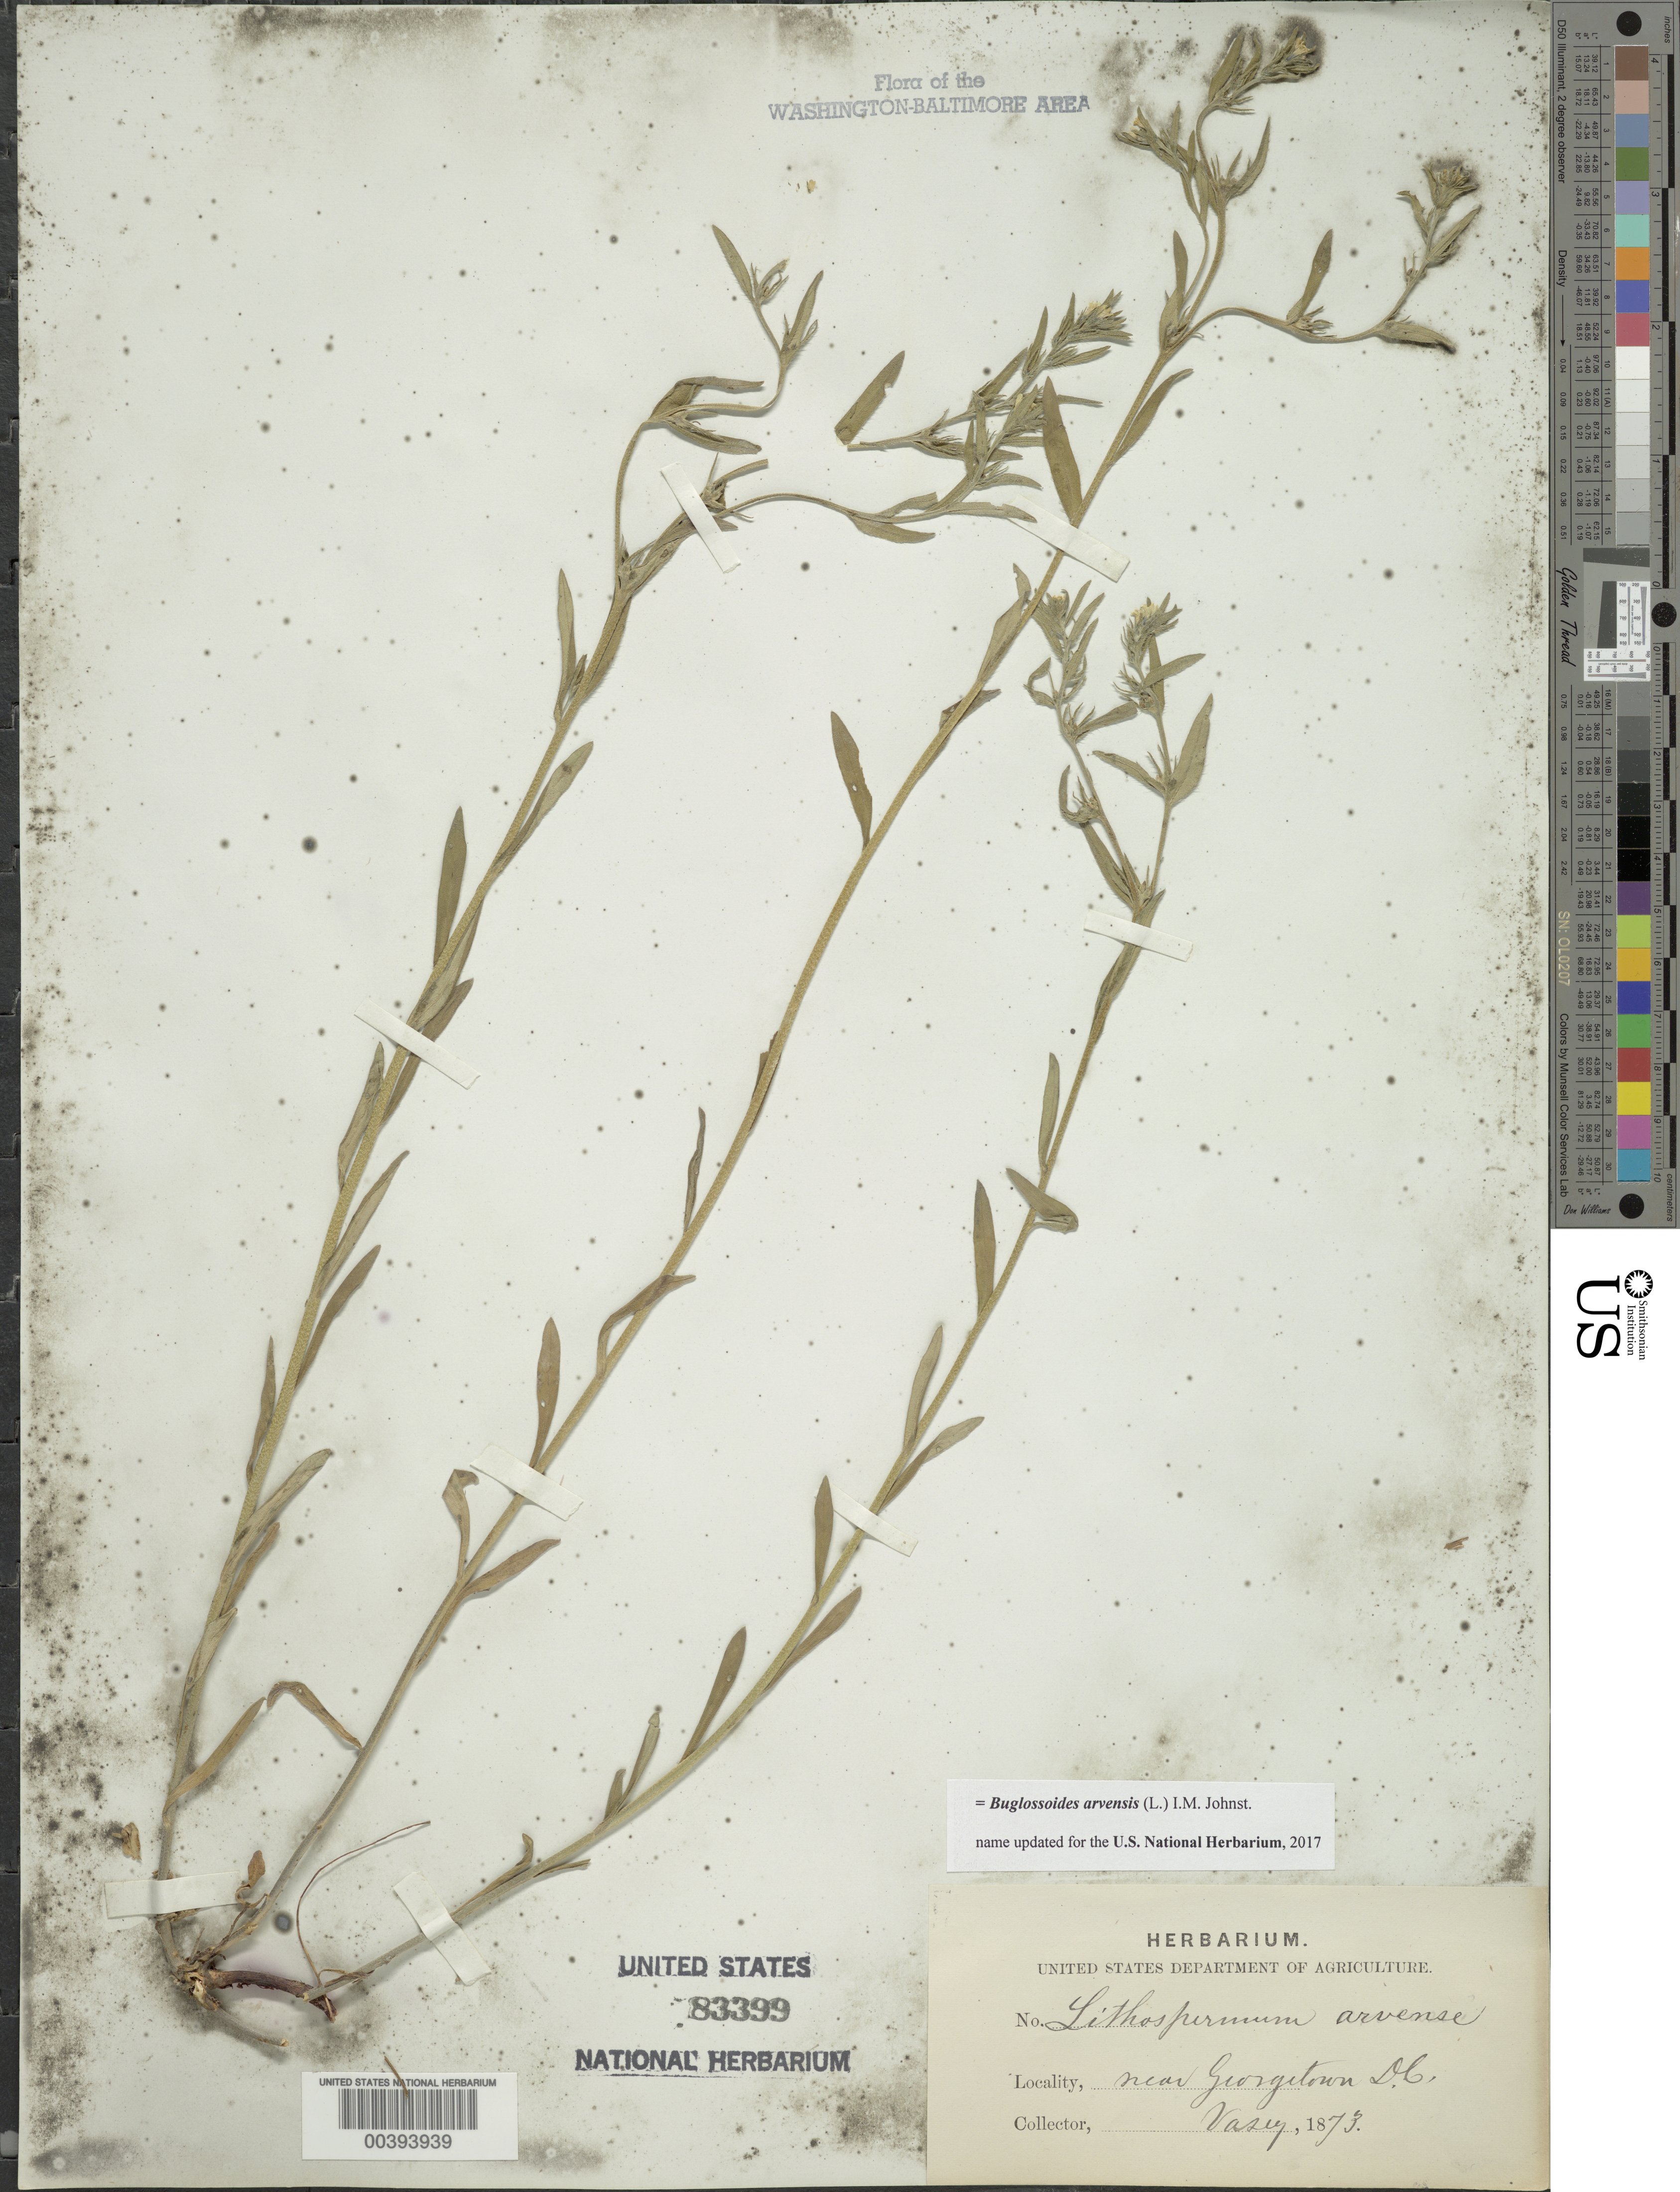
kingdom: Plantae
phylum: Tracheophyta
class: Magnoliopsida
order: Boraginales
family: Boraginaceae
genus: Buglossoides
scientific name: Buglossoides arvensis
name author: (L.) I.M. Johnst.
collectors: G. Vasey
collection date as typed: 1873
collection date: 1873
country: United States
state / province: District of Columbia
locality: Georgetown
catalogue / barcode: US 83399